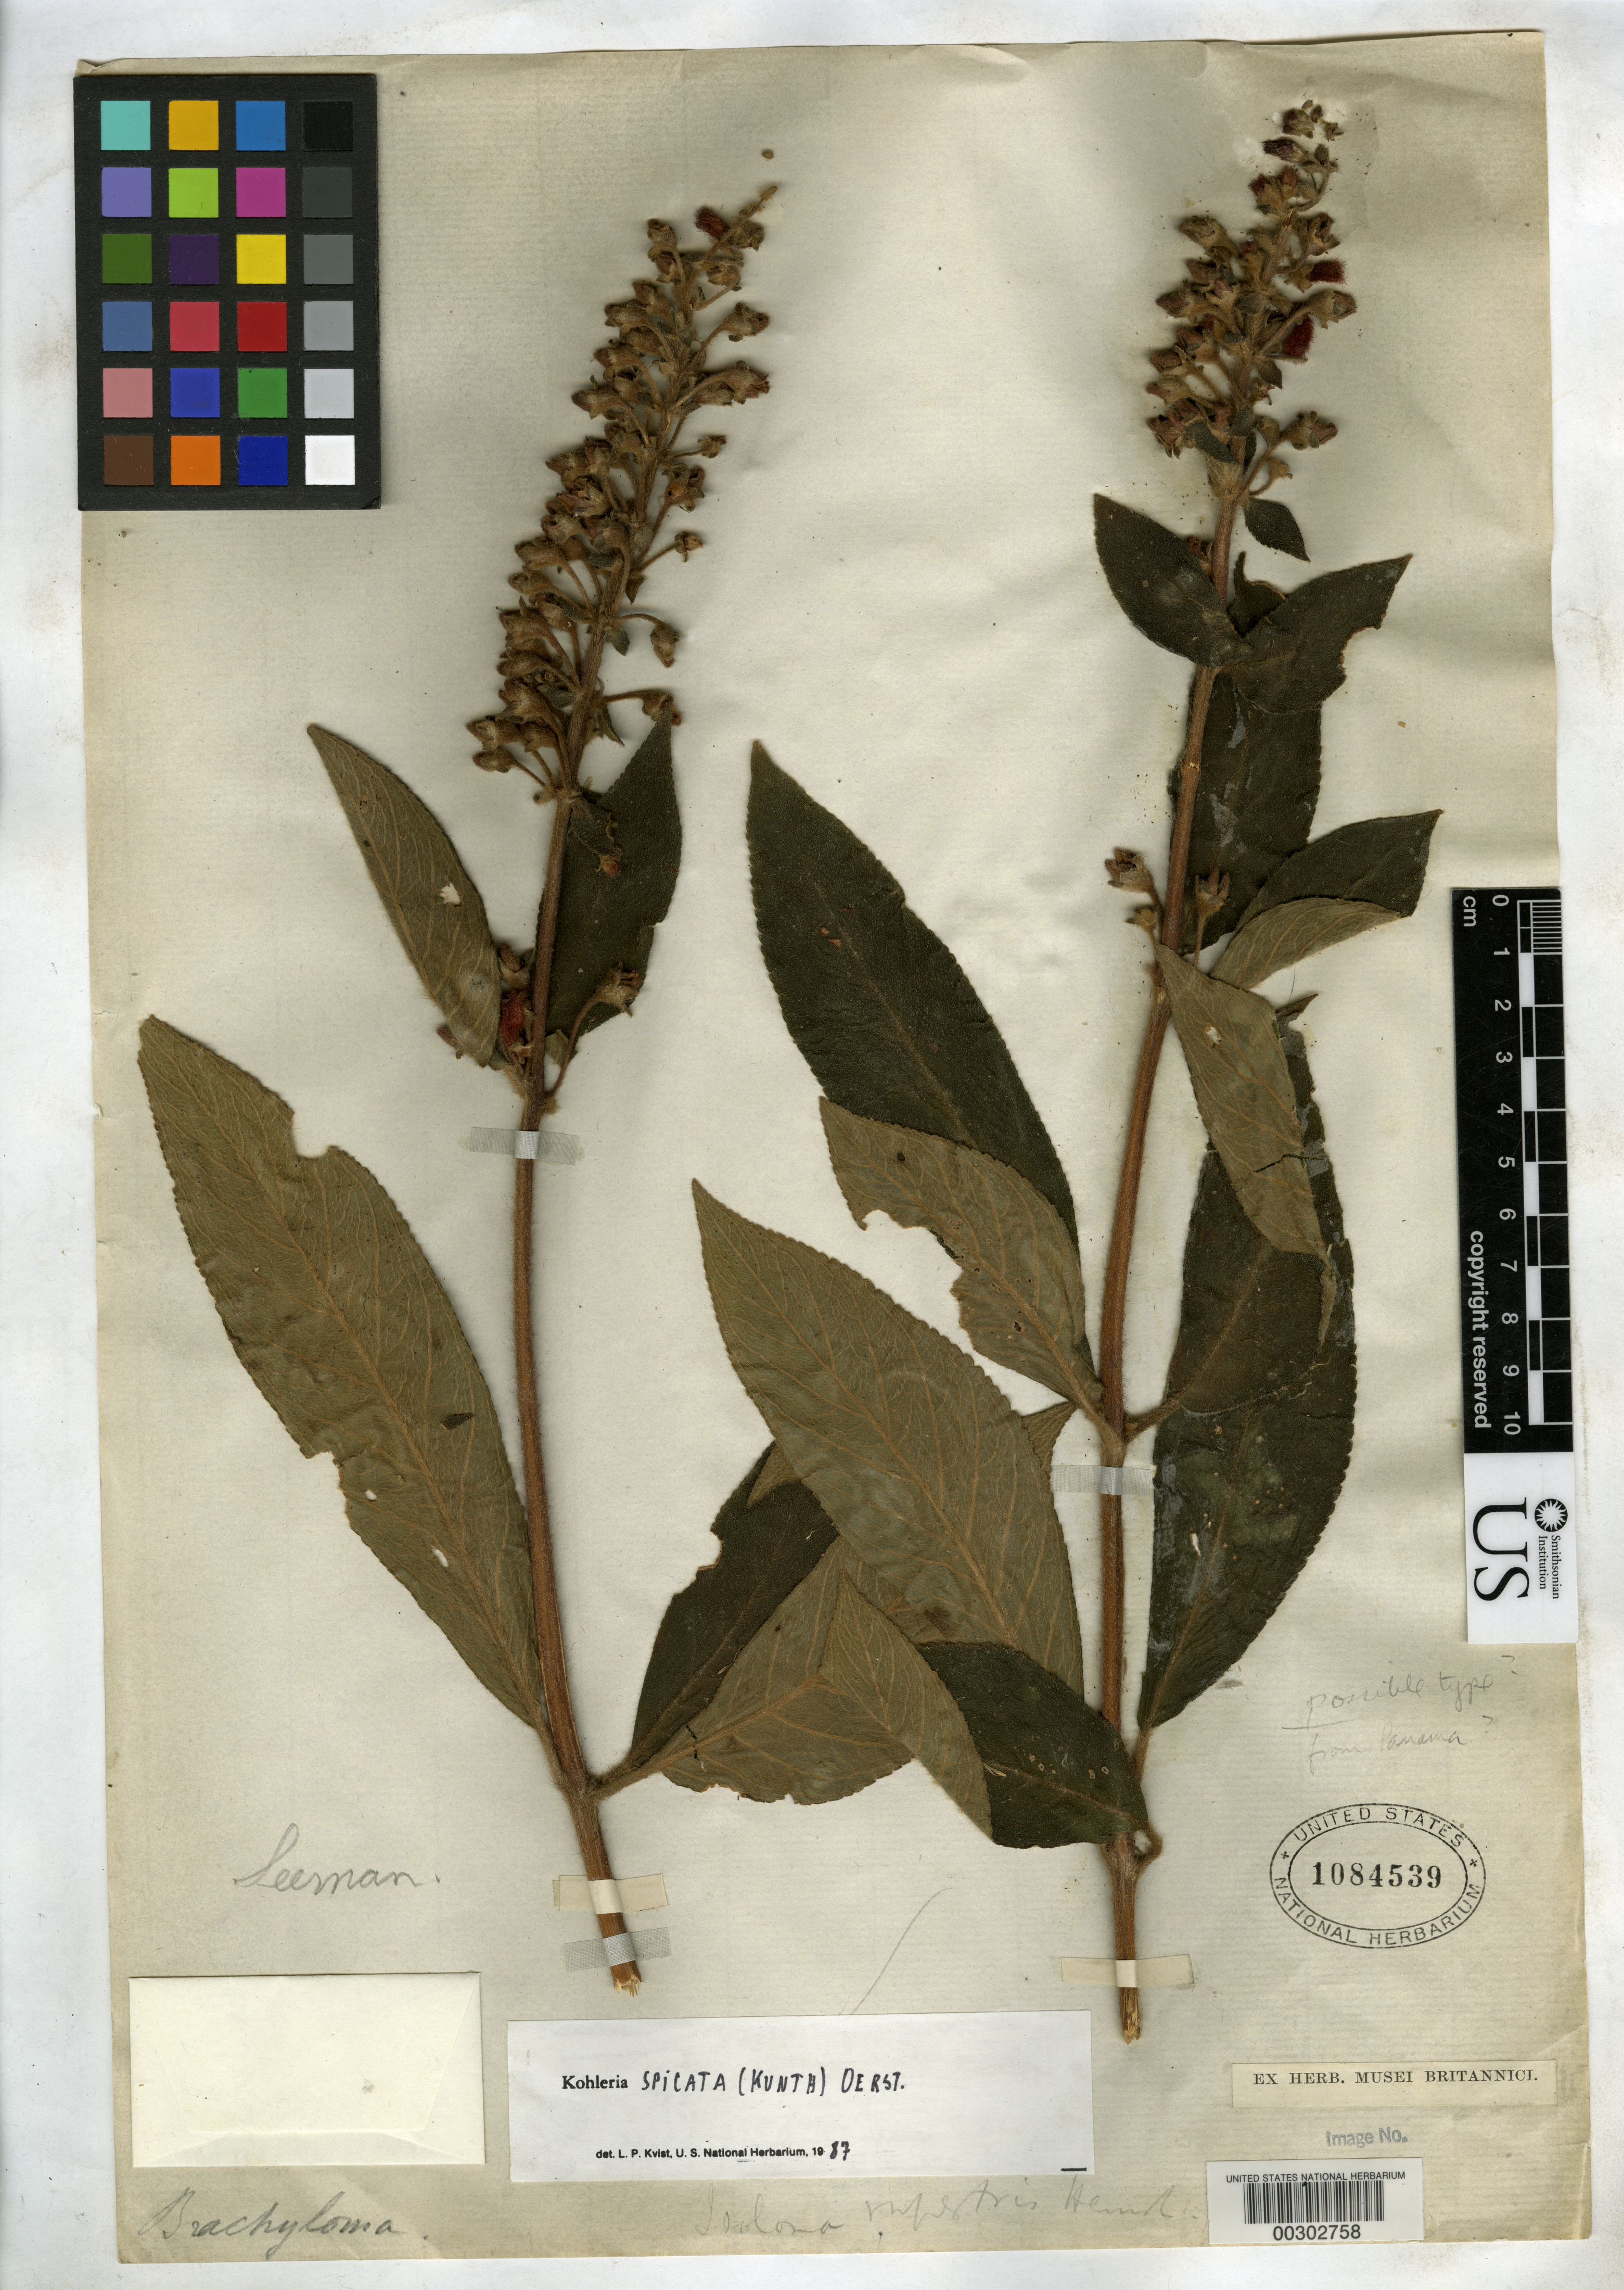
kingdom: Plantae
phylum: Tracheophyta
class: Magnoliopsida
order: Lamiales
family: Gesneriaceae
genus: Kohleria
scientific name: Kohleria rupestris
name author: Seem.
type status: Possible Type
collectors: B. C. Seemann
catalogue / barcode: US 1084539